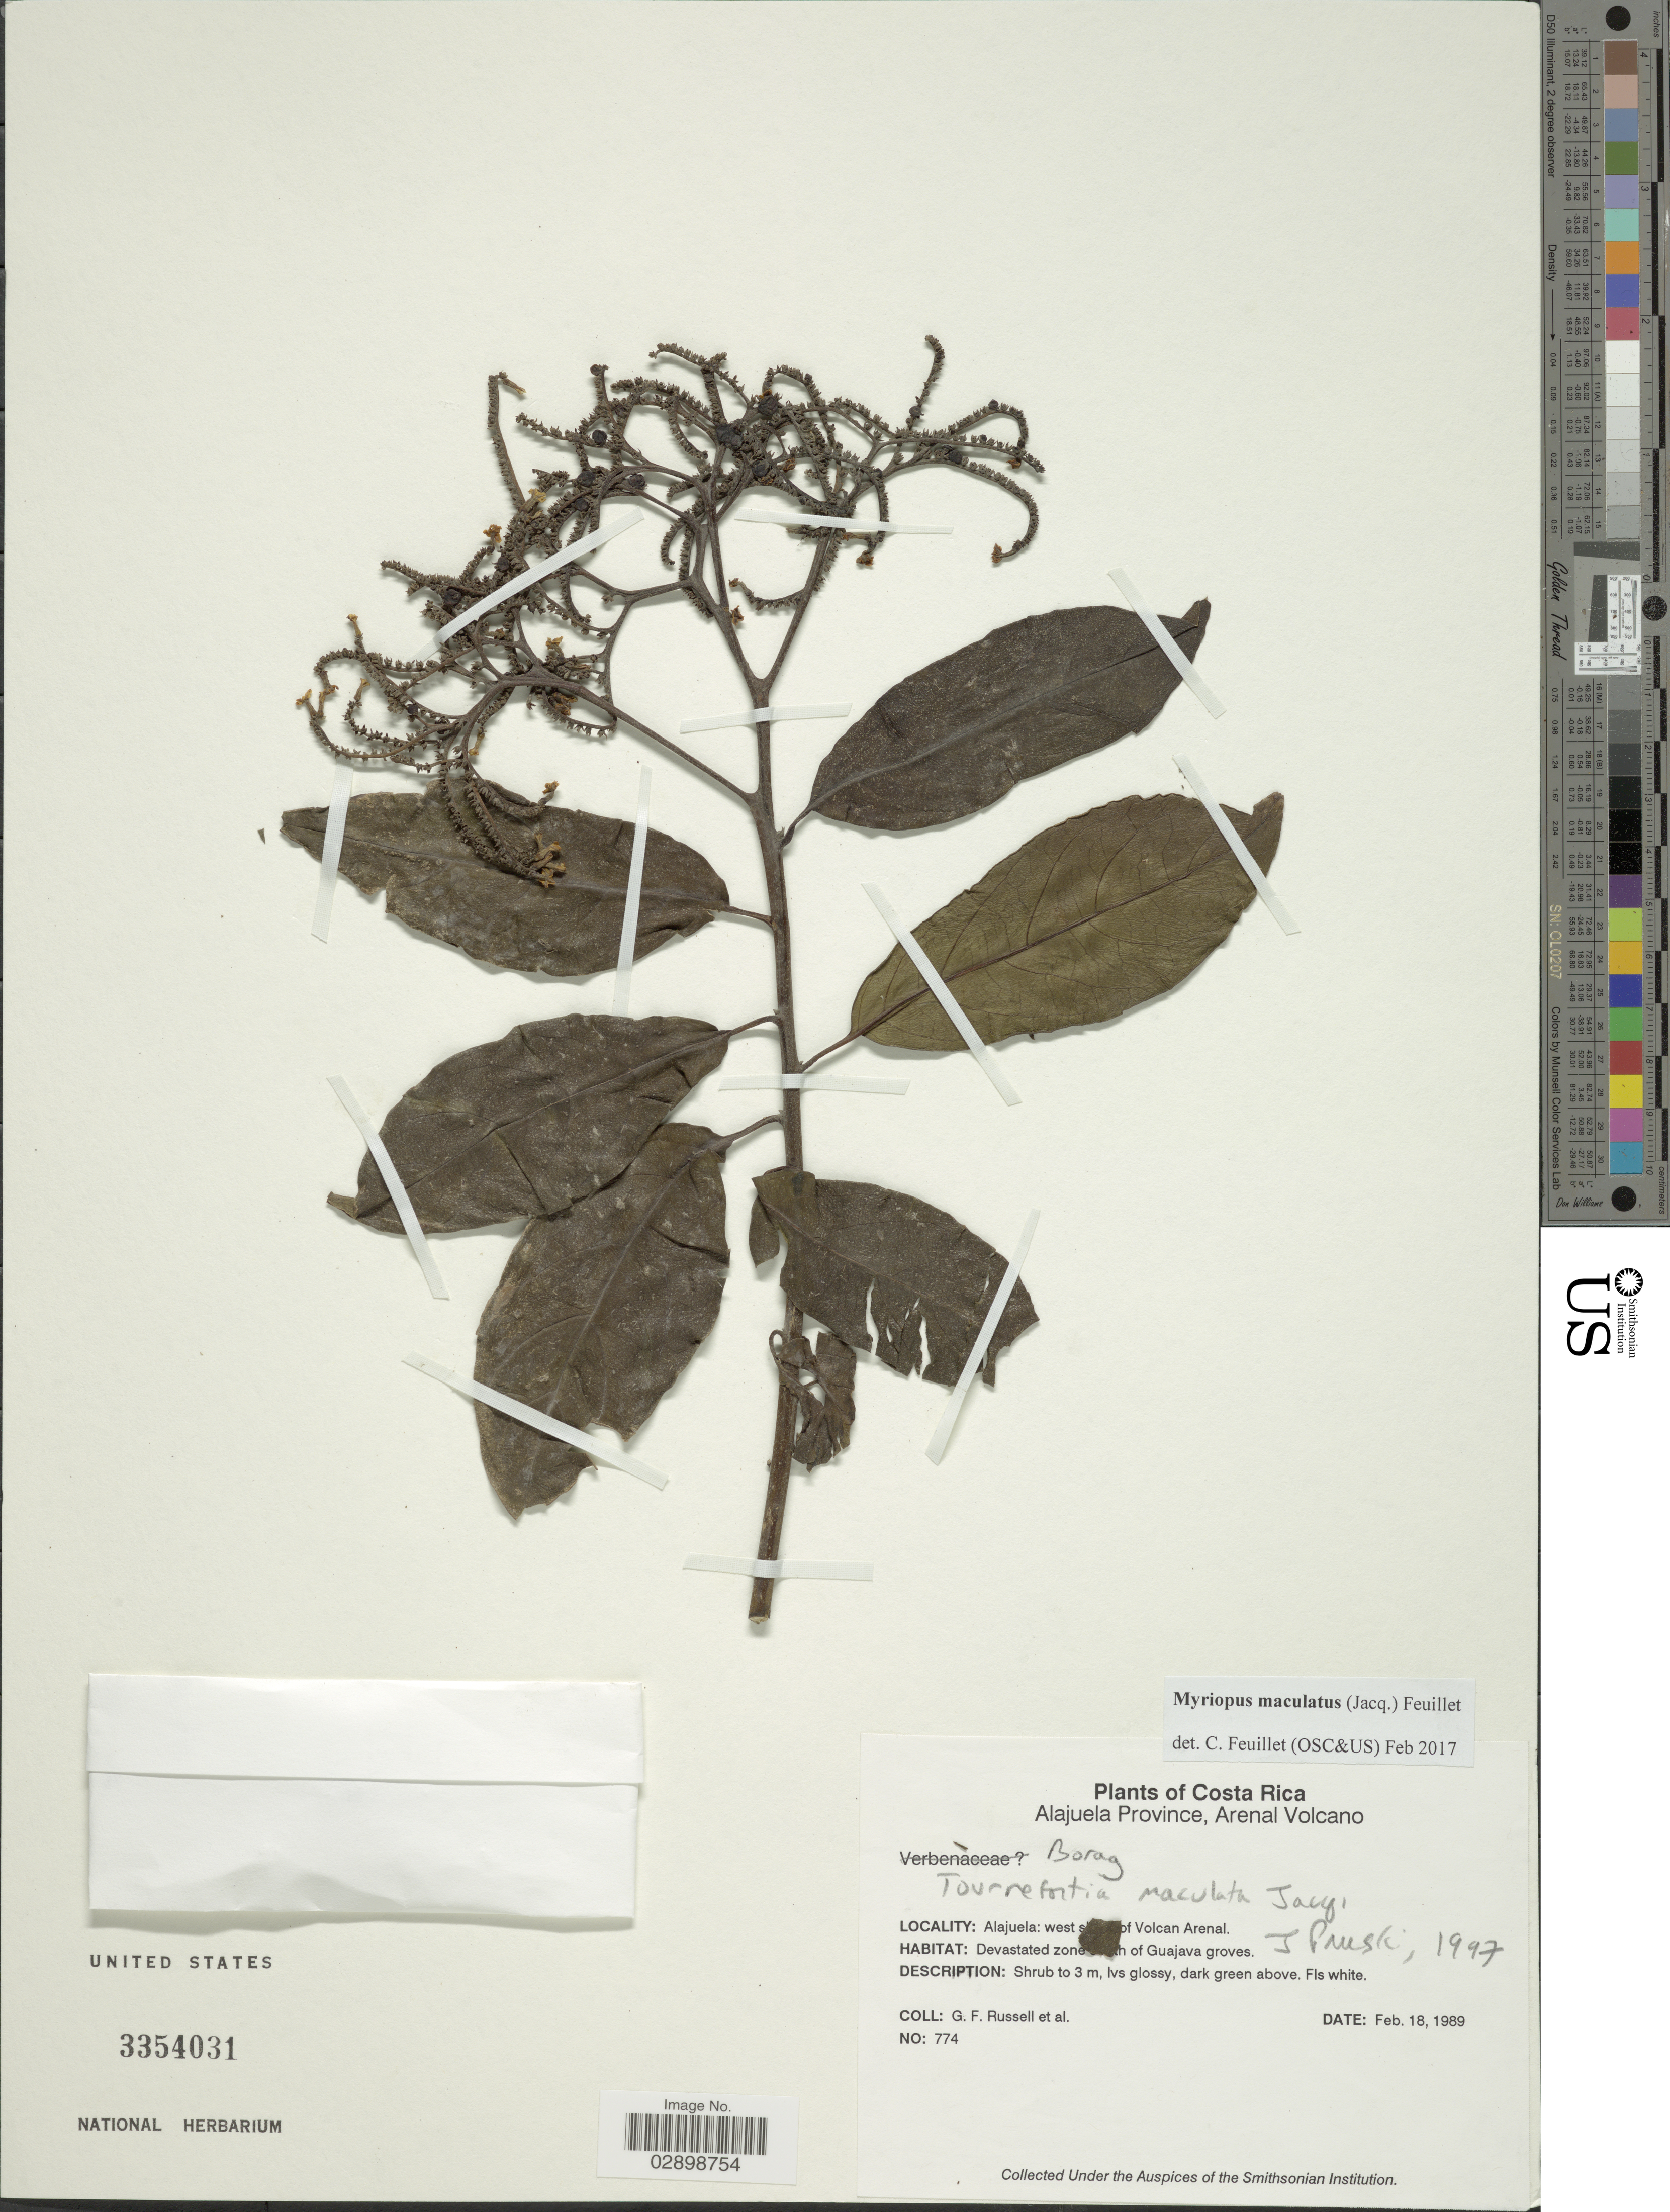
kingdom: Plantae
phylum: Tracheophyta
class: Magnoliopsida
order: Boraginales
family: Heliotropiaceae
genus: Myriopus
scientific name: Myriopus maculatus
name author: (Jacq.) Feuillet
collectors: G. Russell & et al.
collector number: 774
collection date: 1989-02-18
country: Costa Rica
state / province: Alajuela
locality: Arenal Volcano. West slope of Volcan Arenal. Devastated zone south of Guajava groves.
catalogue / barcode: US 3354031